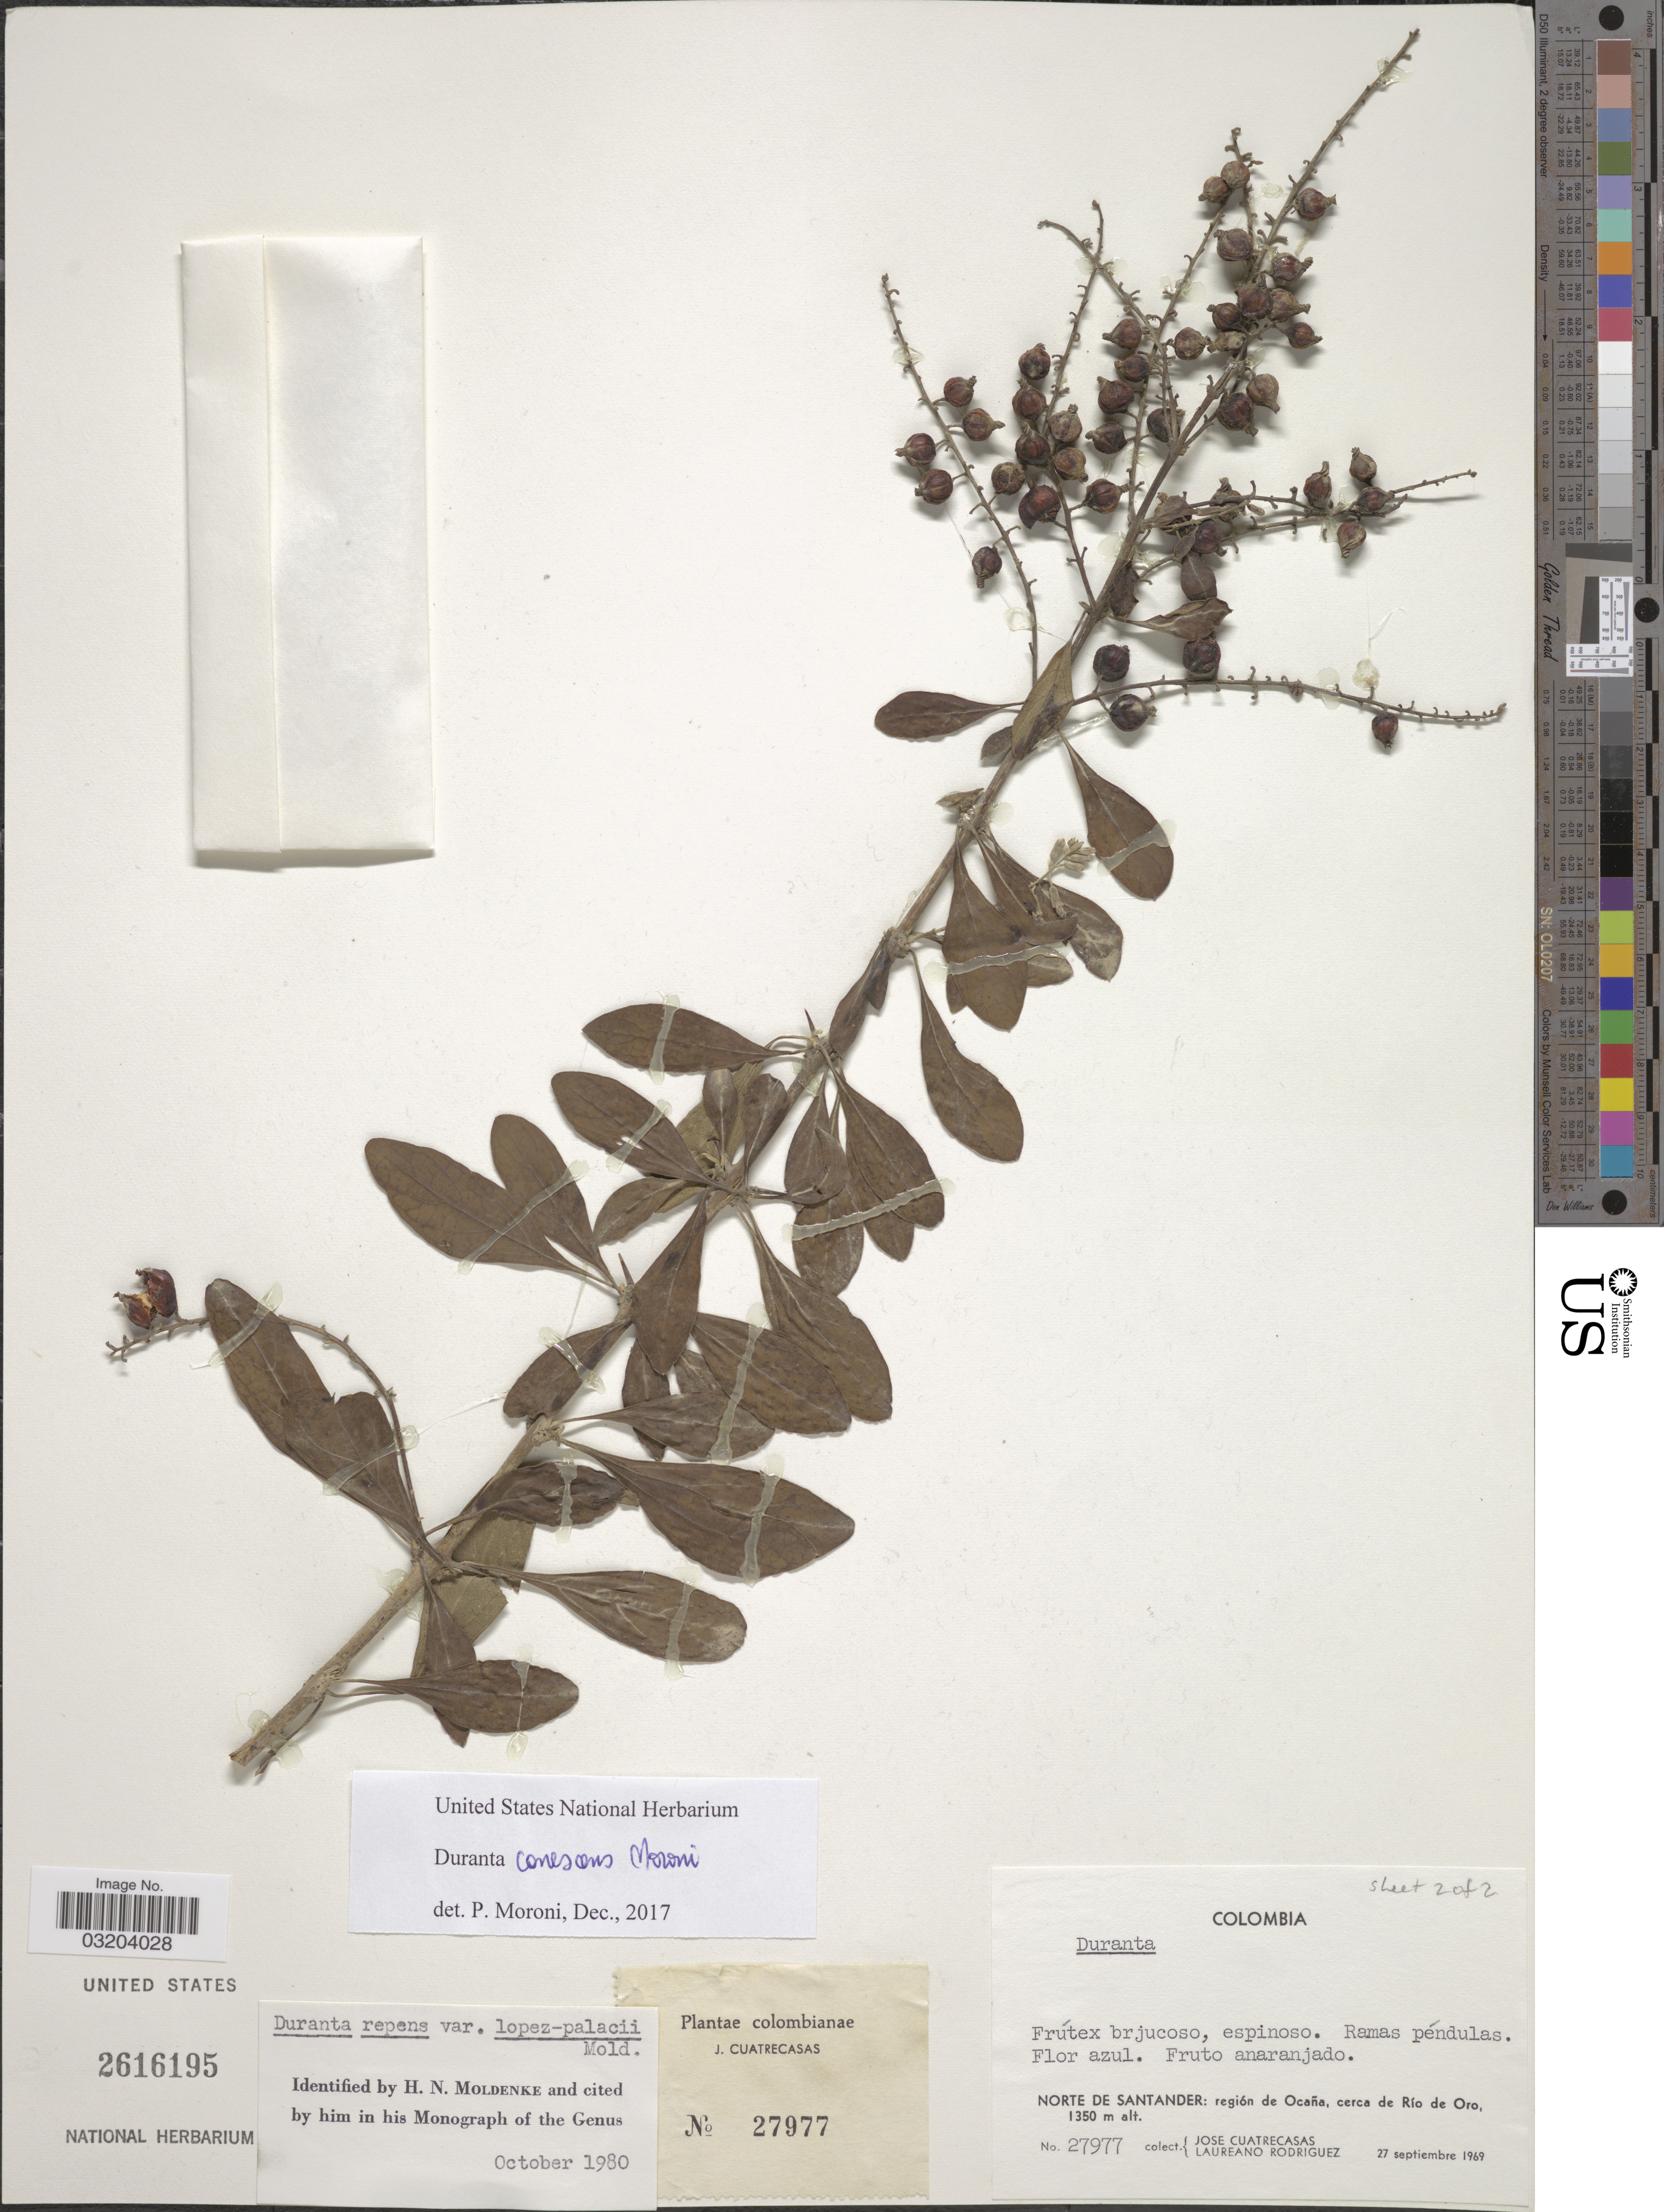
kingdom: Plantae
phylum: Tracheophyta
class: Magnoliopsida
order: Lamiales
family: Verbenaceae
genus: Duranta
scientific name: Duranta canescens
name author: (Moldenke) P. Moroni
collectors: J. Cuatrecasas & L. Rodriguez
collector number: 27977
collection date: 1969-09-27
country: Colombia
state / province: Norte de Santander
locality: Región de Ocaña, cerca de Río de Oro.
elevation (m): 1350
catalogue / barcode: US 2616195